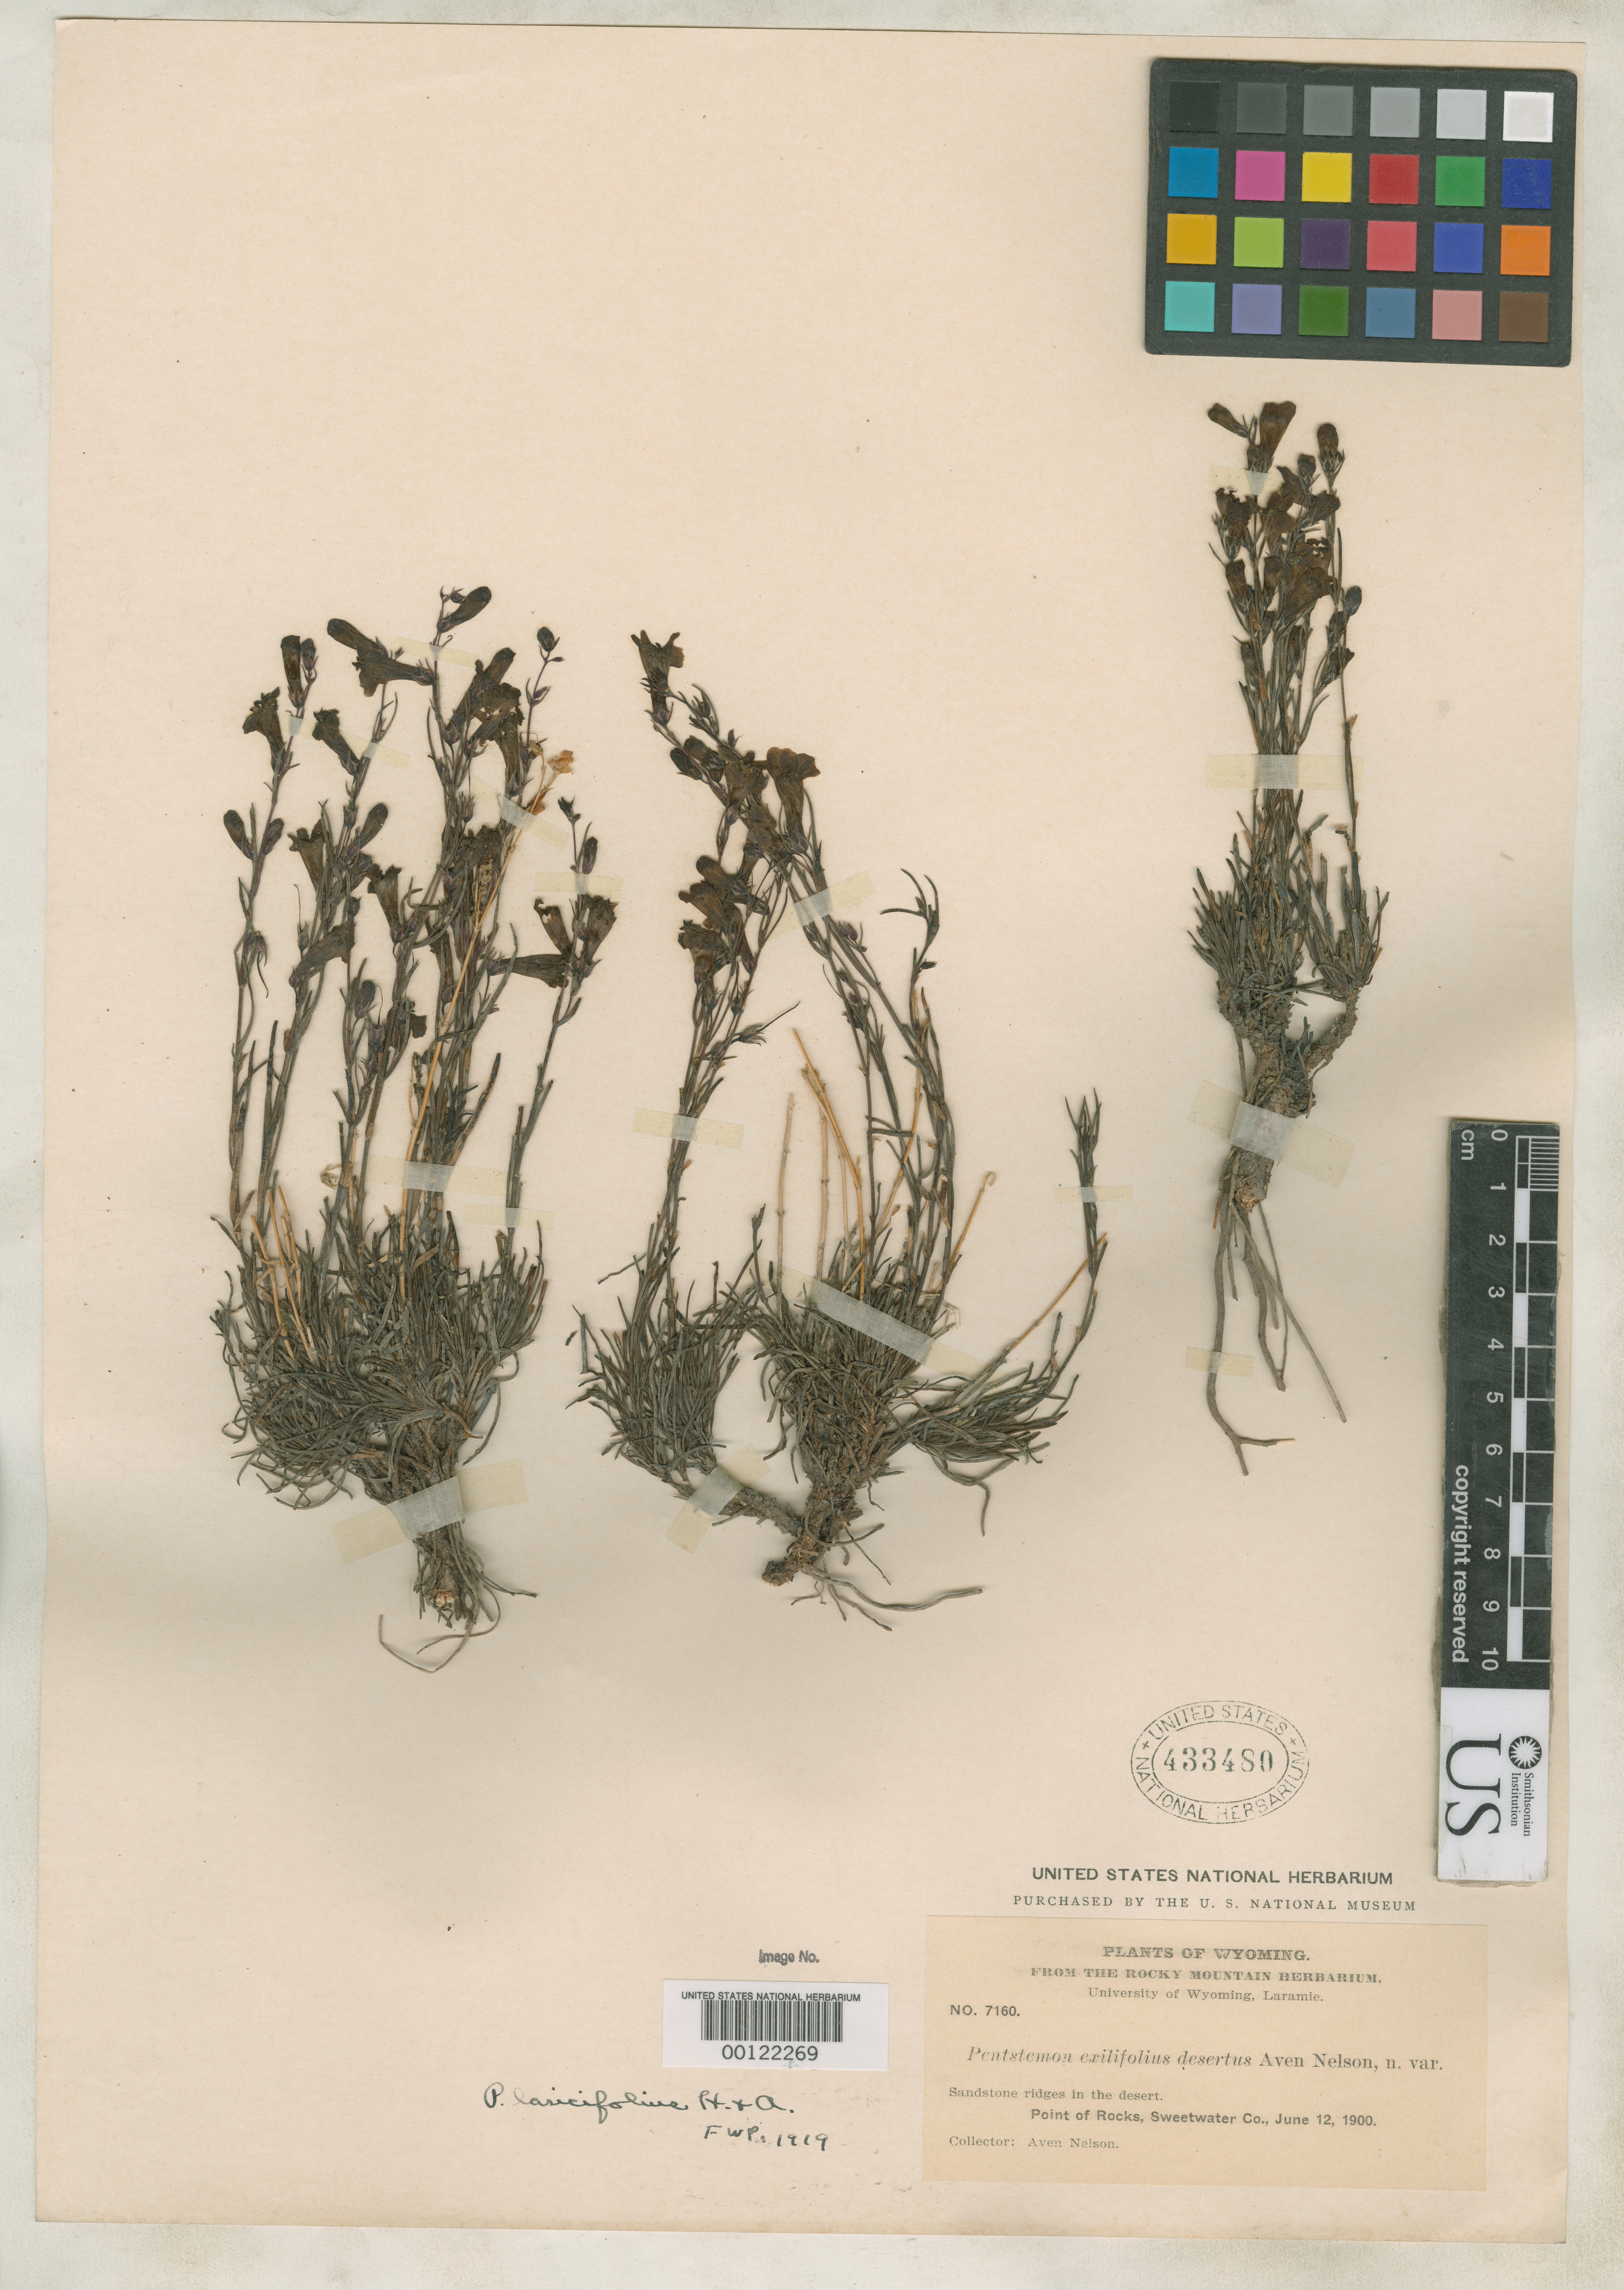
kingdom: Plantae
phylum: Tracheophyta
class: Magnoliopsida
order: Lamiales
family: Plantaginaceae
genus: Penstemon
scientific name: Penstemon exilifolius var. desertus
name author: A. Nelson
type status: Isotype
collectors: A. Nelson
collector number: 7160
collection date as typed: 12 Jun 1900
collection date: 1900-06-12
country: United States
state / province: Wyoming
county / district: Sweetwater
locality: Point of Rocks.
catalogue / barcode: US 433480